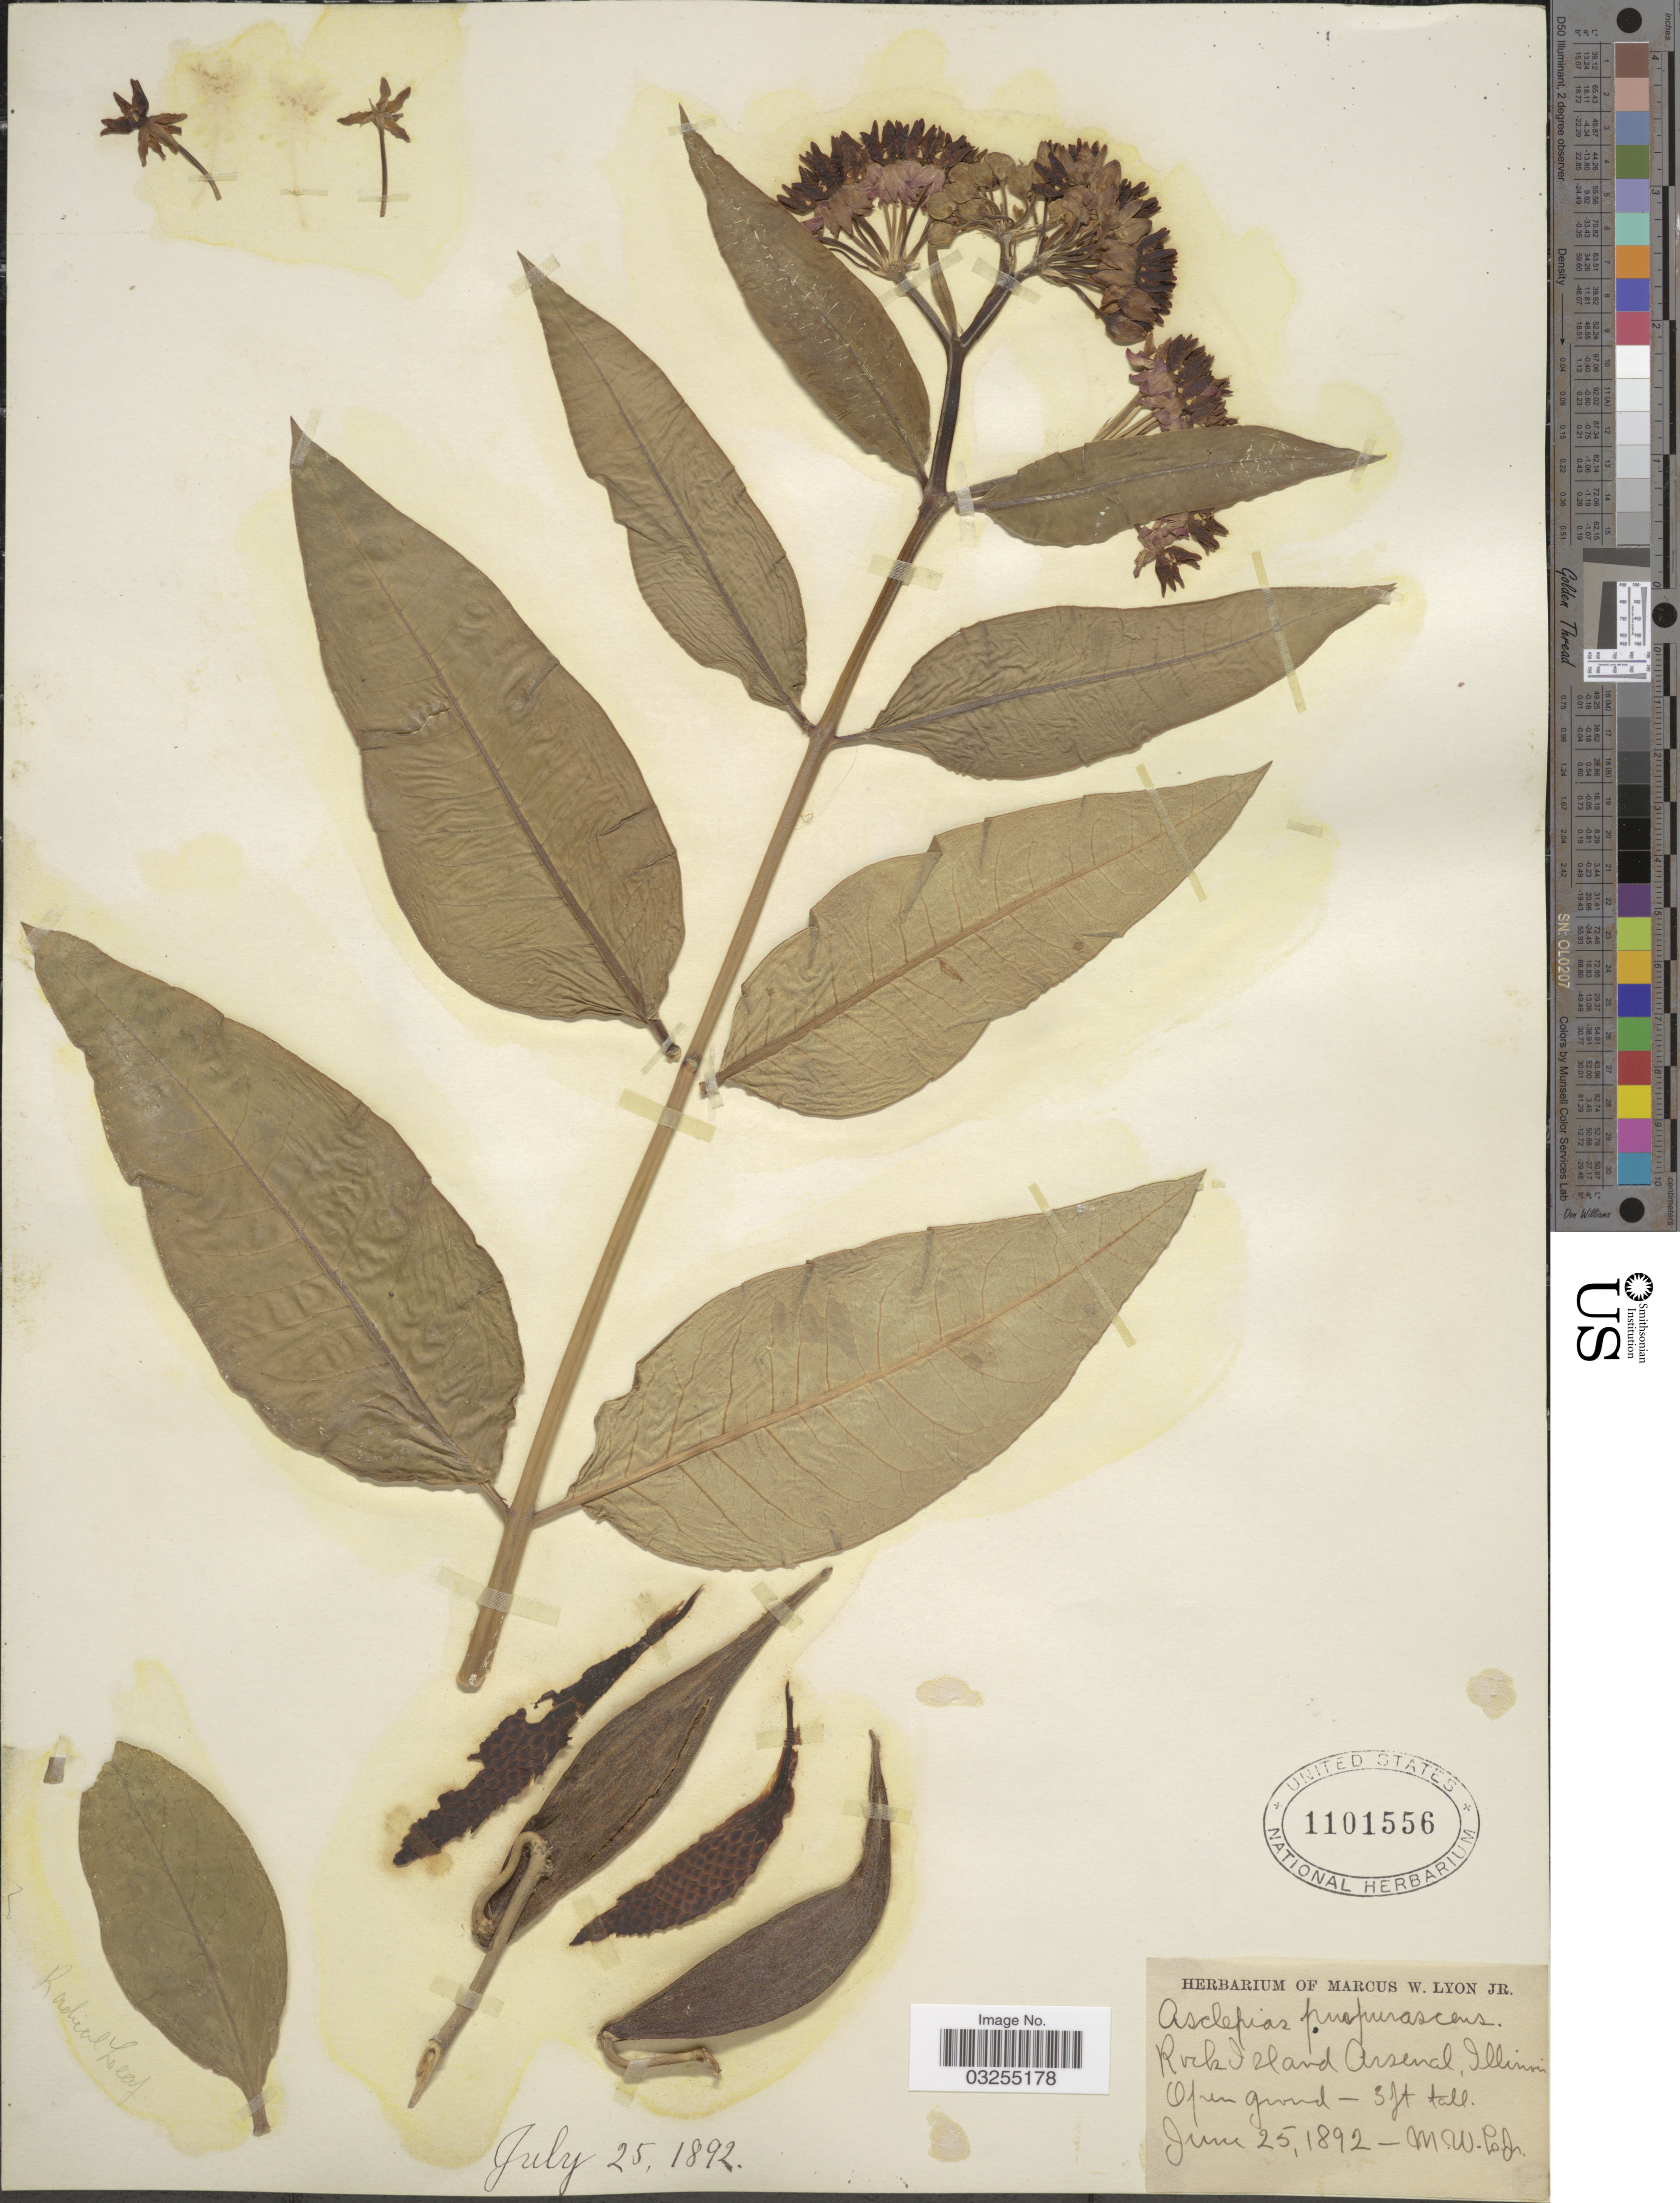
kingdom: Plantae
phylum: Tracheophyta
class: Magnoliopsida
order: Gentianales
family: Apocynaceae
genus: Asclepias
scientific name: Asclepias purpurascens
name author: L.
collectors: M. Lyon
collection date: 1892-06-25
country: United States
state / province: Illinois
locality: Rock Island Arsenal.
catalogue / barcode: US 1101556